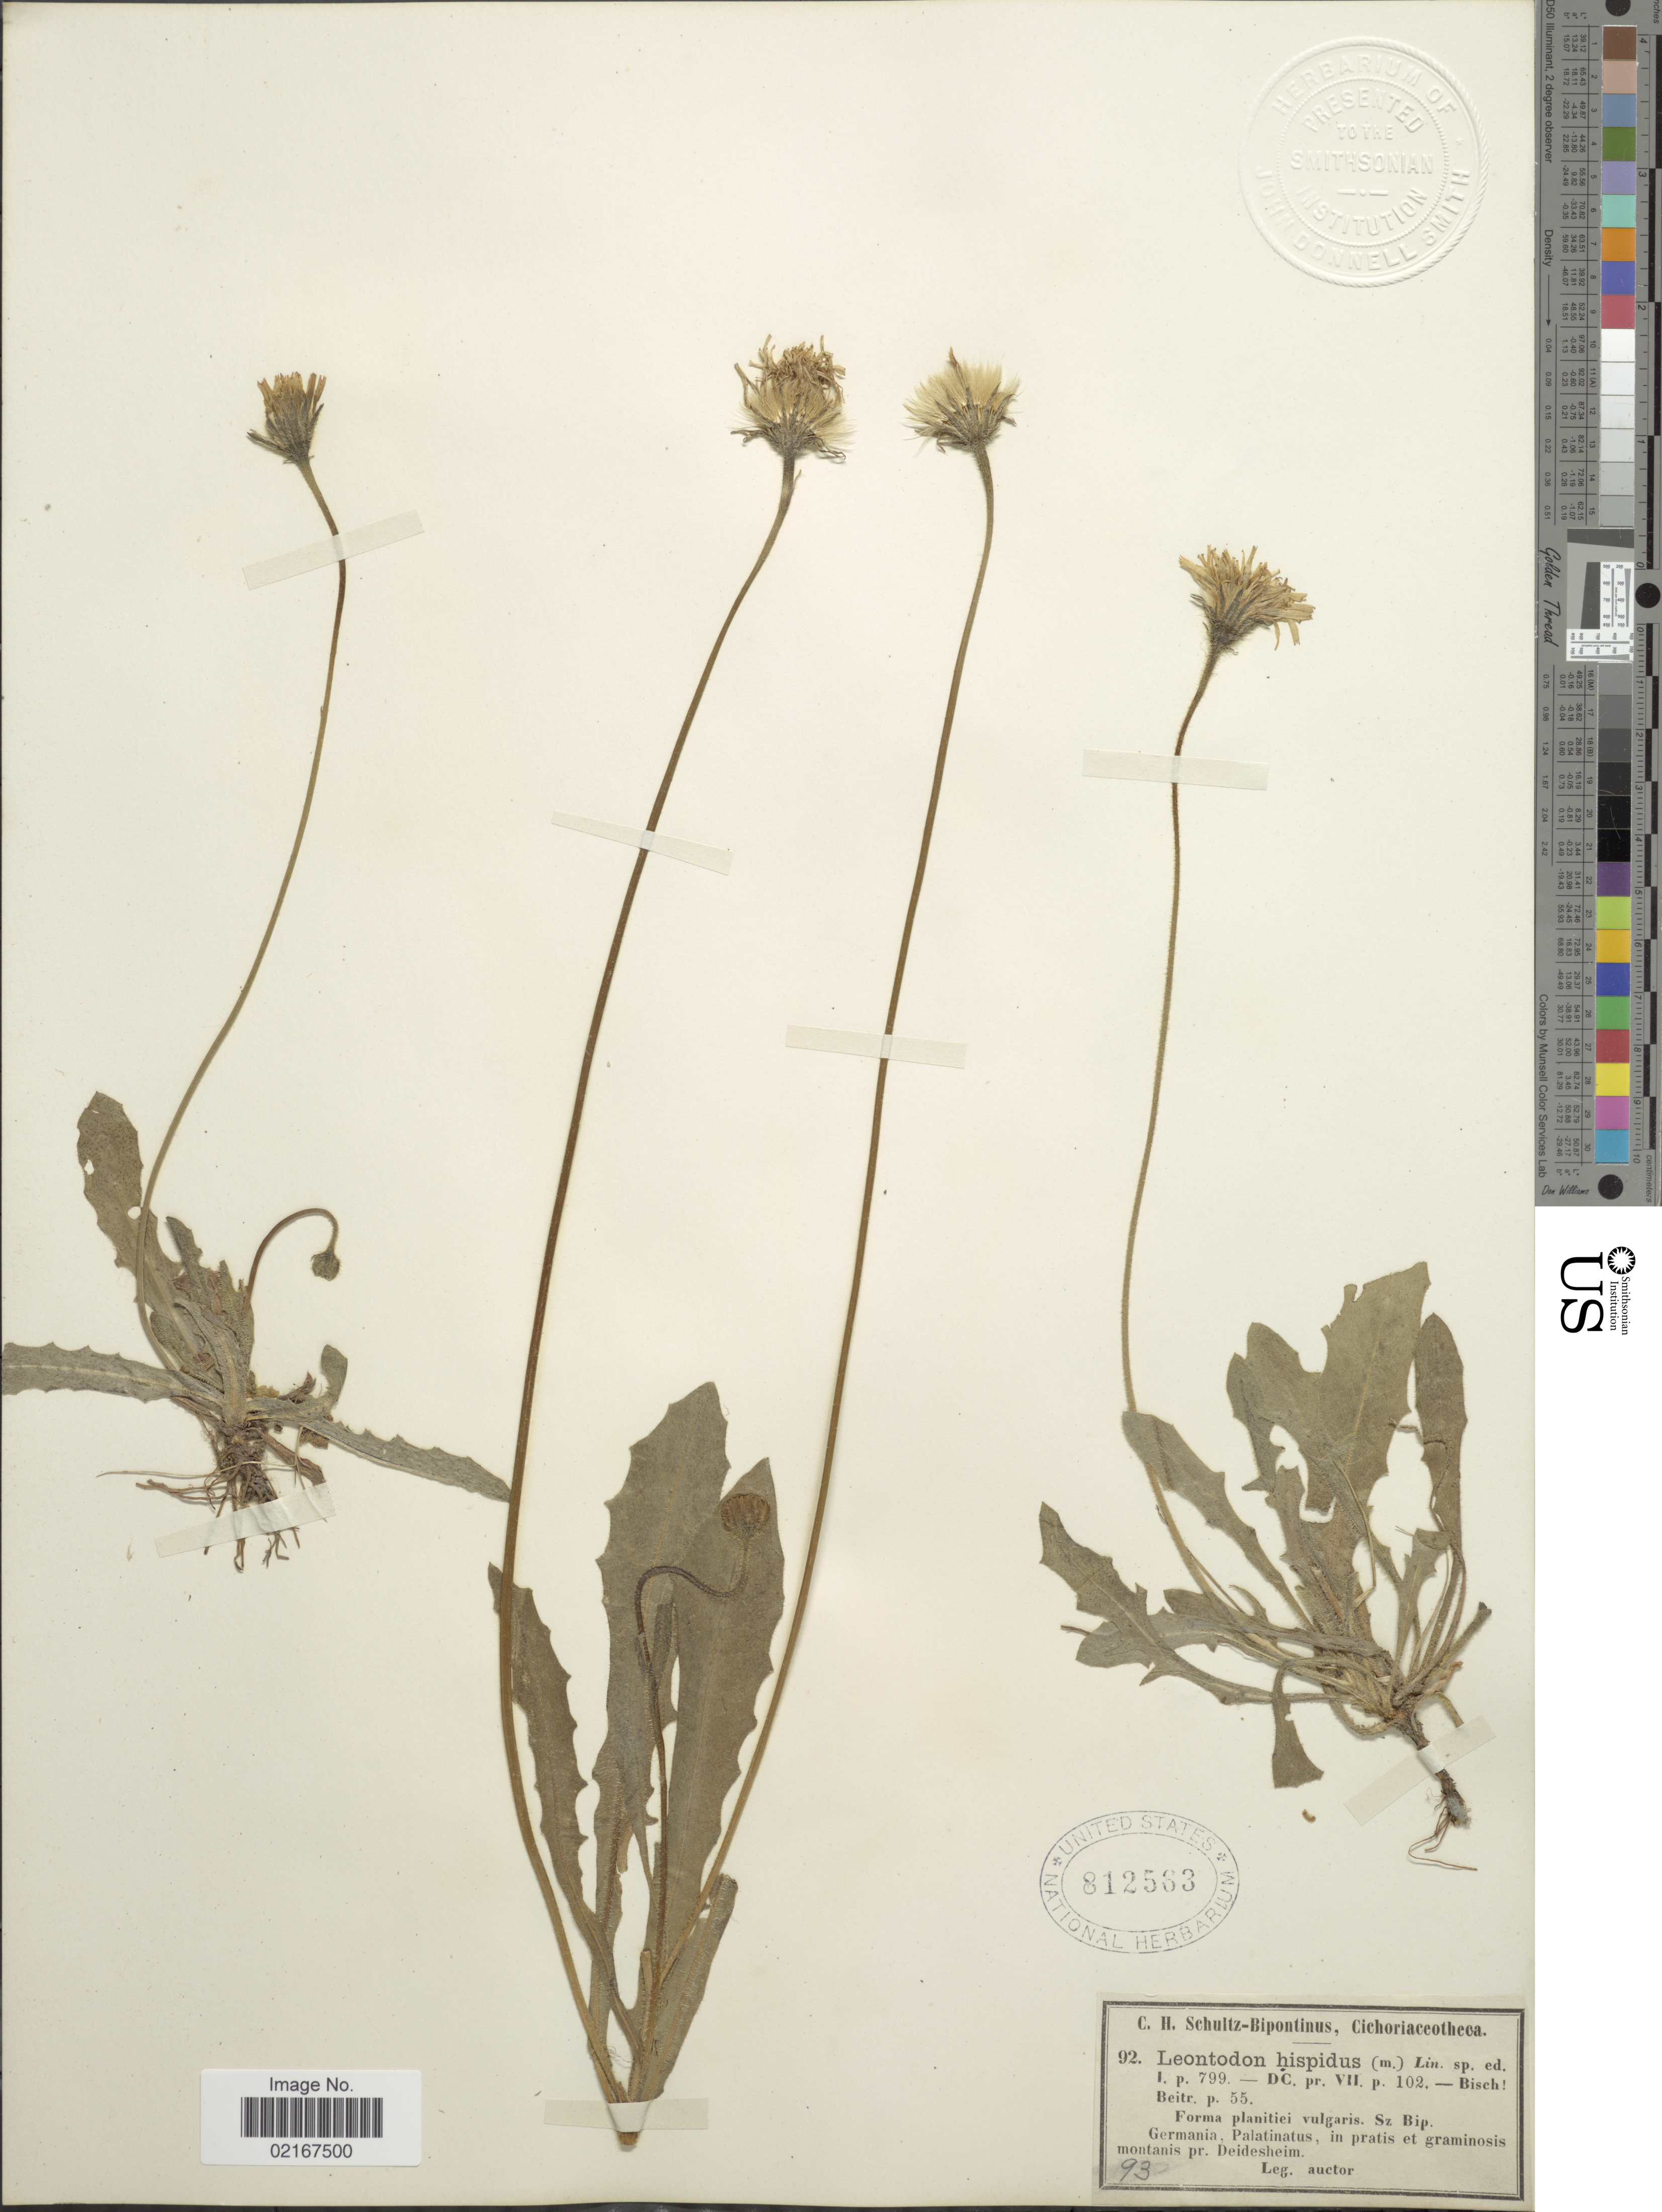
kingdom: Plantae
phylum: Tracheophyta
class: Magnoliopsida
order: Asterales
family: Asteraceae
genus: Leontodon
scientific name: Leontodon hispidus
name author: L.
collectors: C. H. Schultz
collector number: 92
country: Germany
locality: Palatinatus, pr. Deidesheim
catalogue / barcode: US 812563